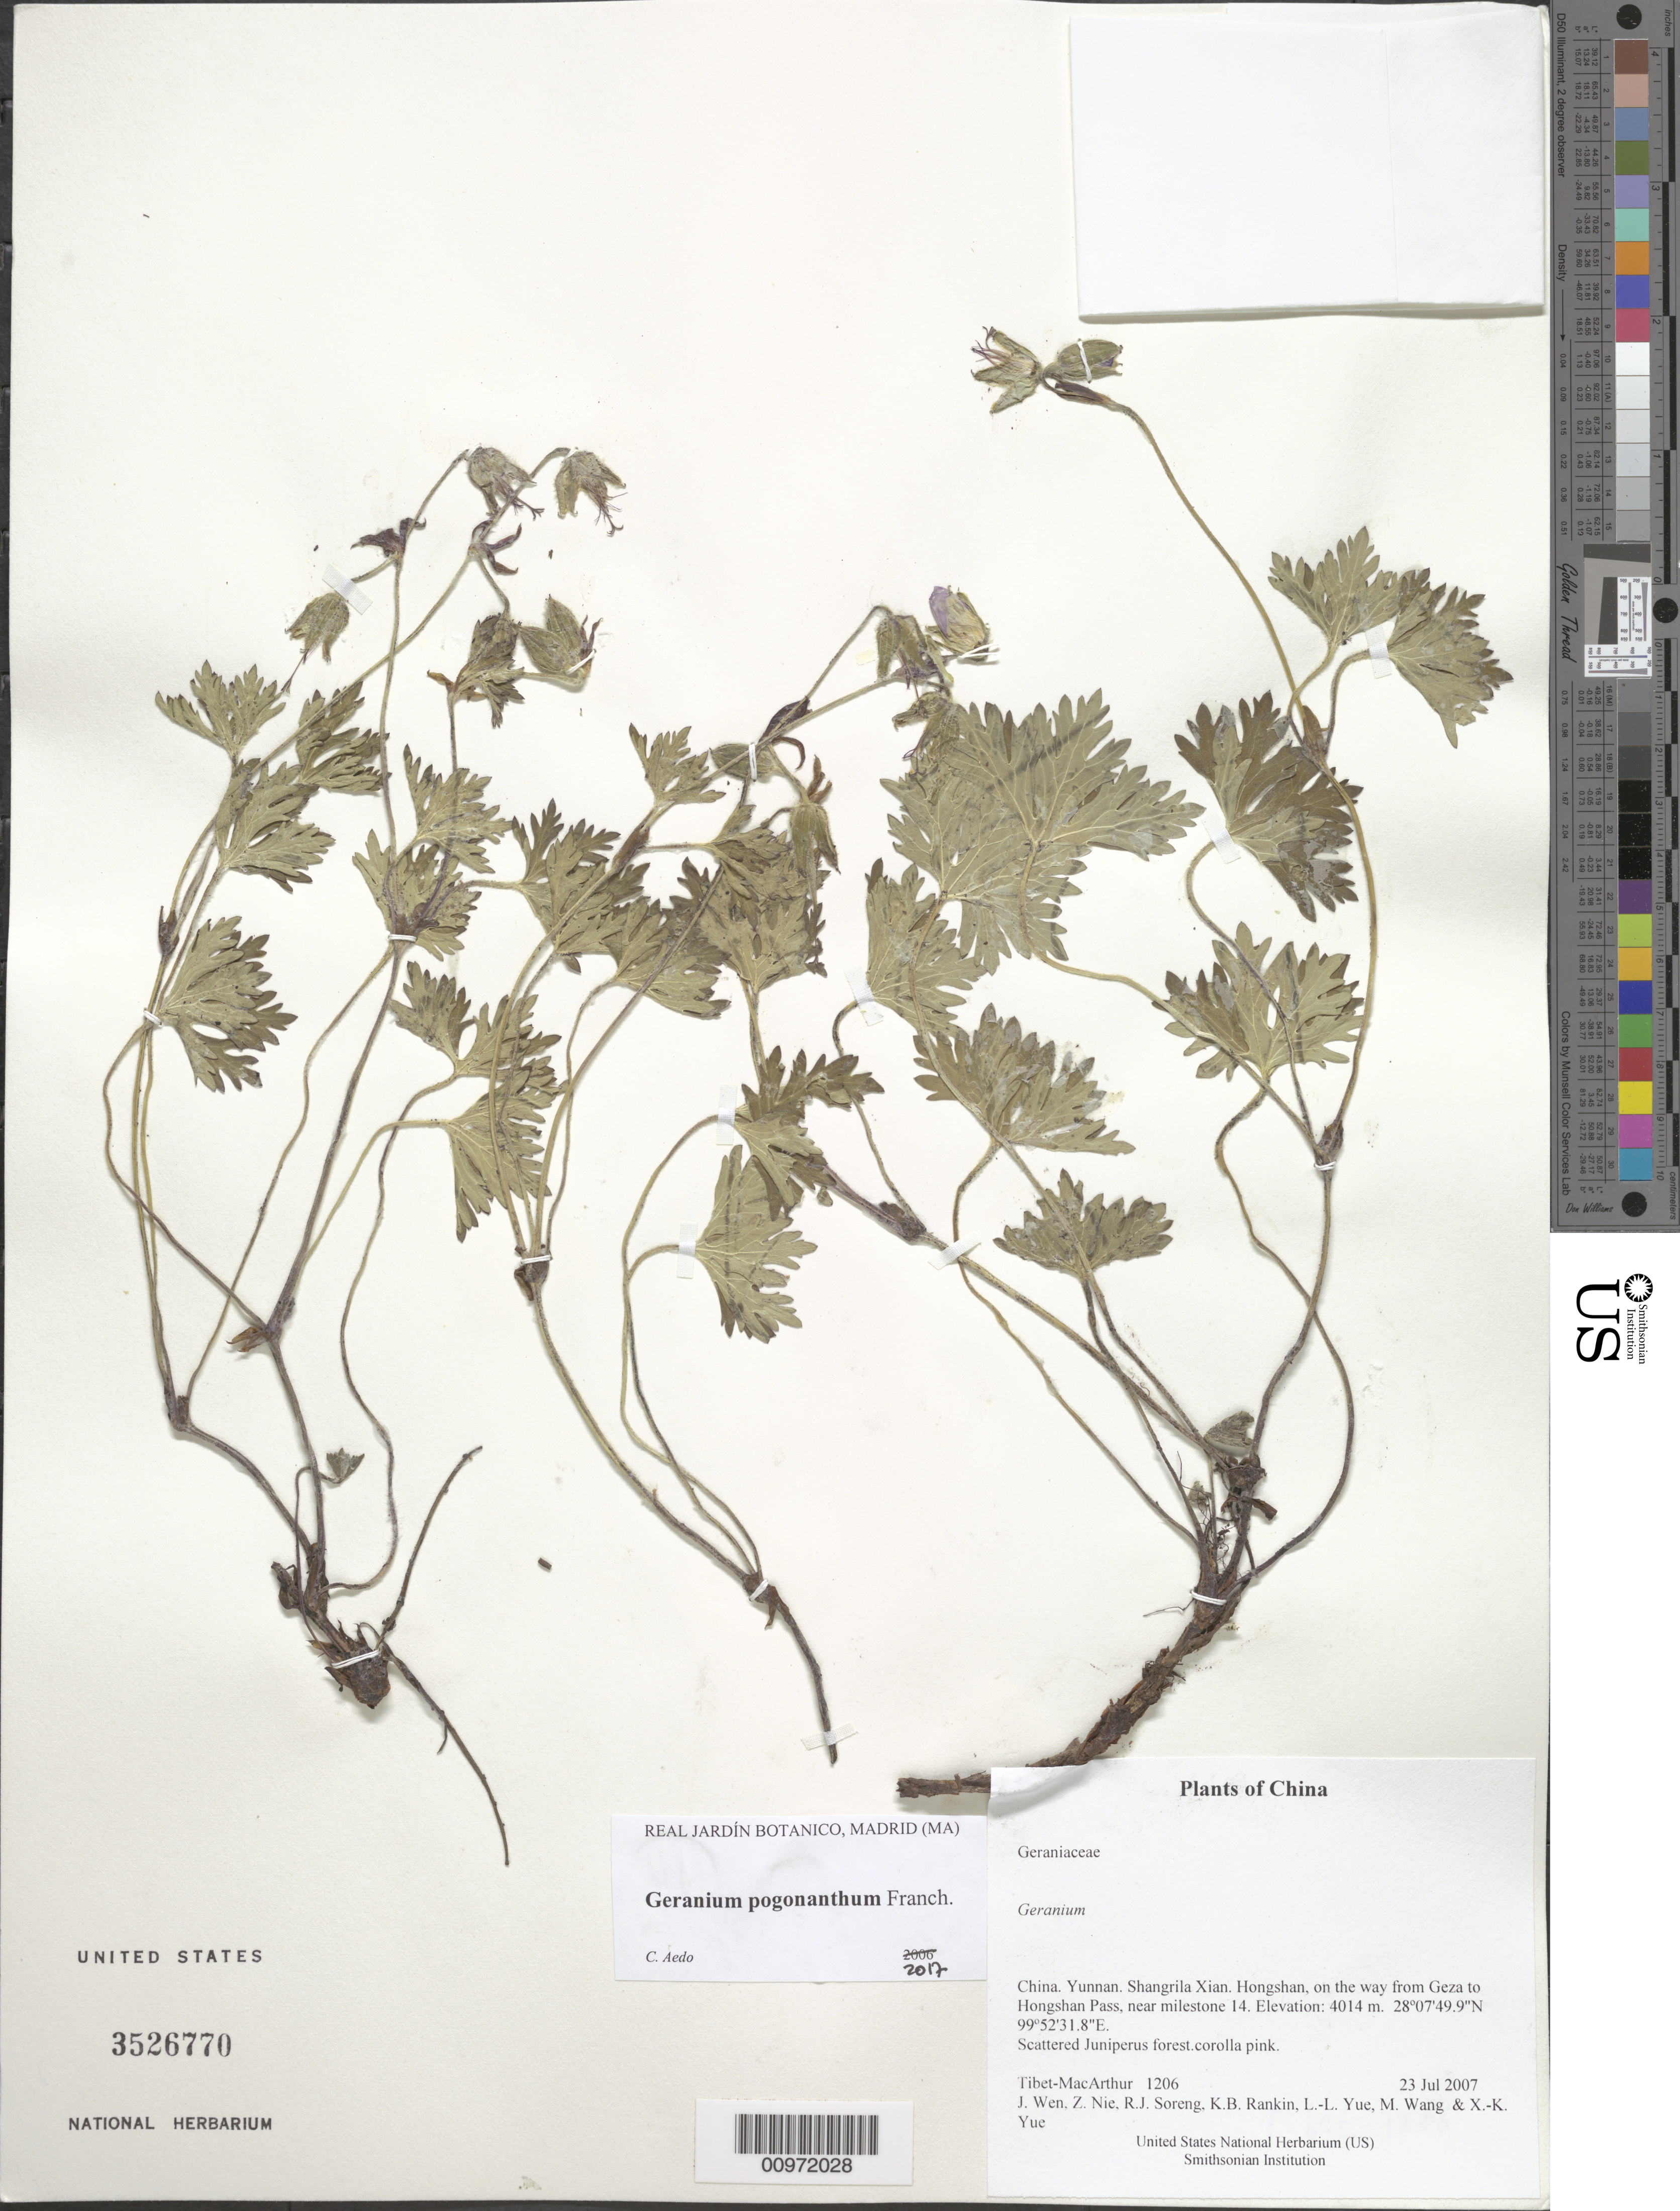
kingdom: Plantae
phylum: Tracheophyta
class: Magnoliopsida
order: Geraniales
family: Geraniaceae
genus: Geranium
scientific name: Geranium pogonanthum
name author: Franch.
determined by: Aedo, C.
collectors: Tibet-MacArthur, J. Wen, Z. Nie, R. J. Soreng, K. Rankin, L. Yue, M. Wang & X. Yue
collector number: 1206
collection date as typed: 23 Jul 2007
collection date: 2007-07-23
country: China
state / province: Yunnan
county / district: Shangrila Xian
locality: Hongshan, on the way from Geza to Hongshan Pass, near milestone 14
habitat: Scattered Juniperus forest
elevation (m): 4014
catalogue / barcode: US 3526770